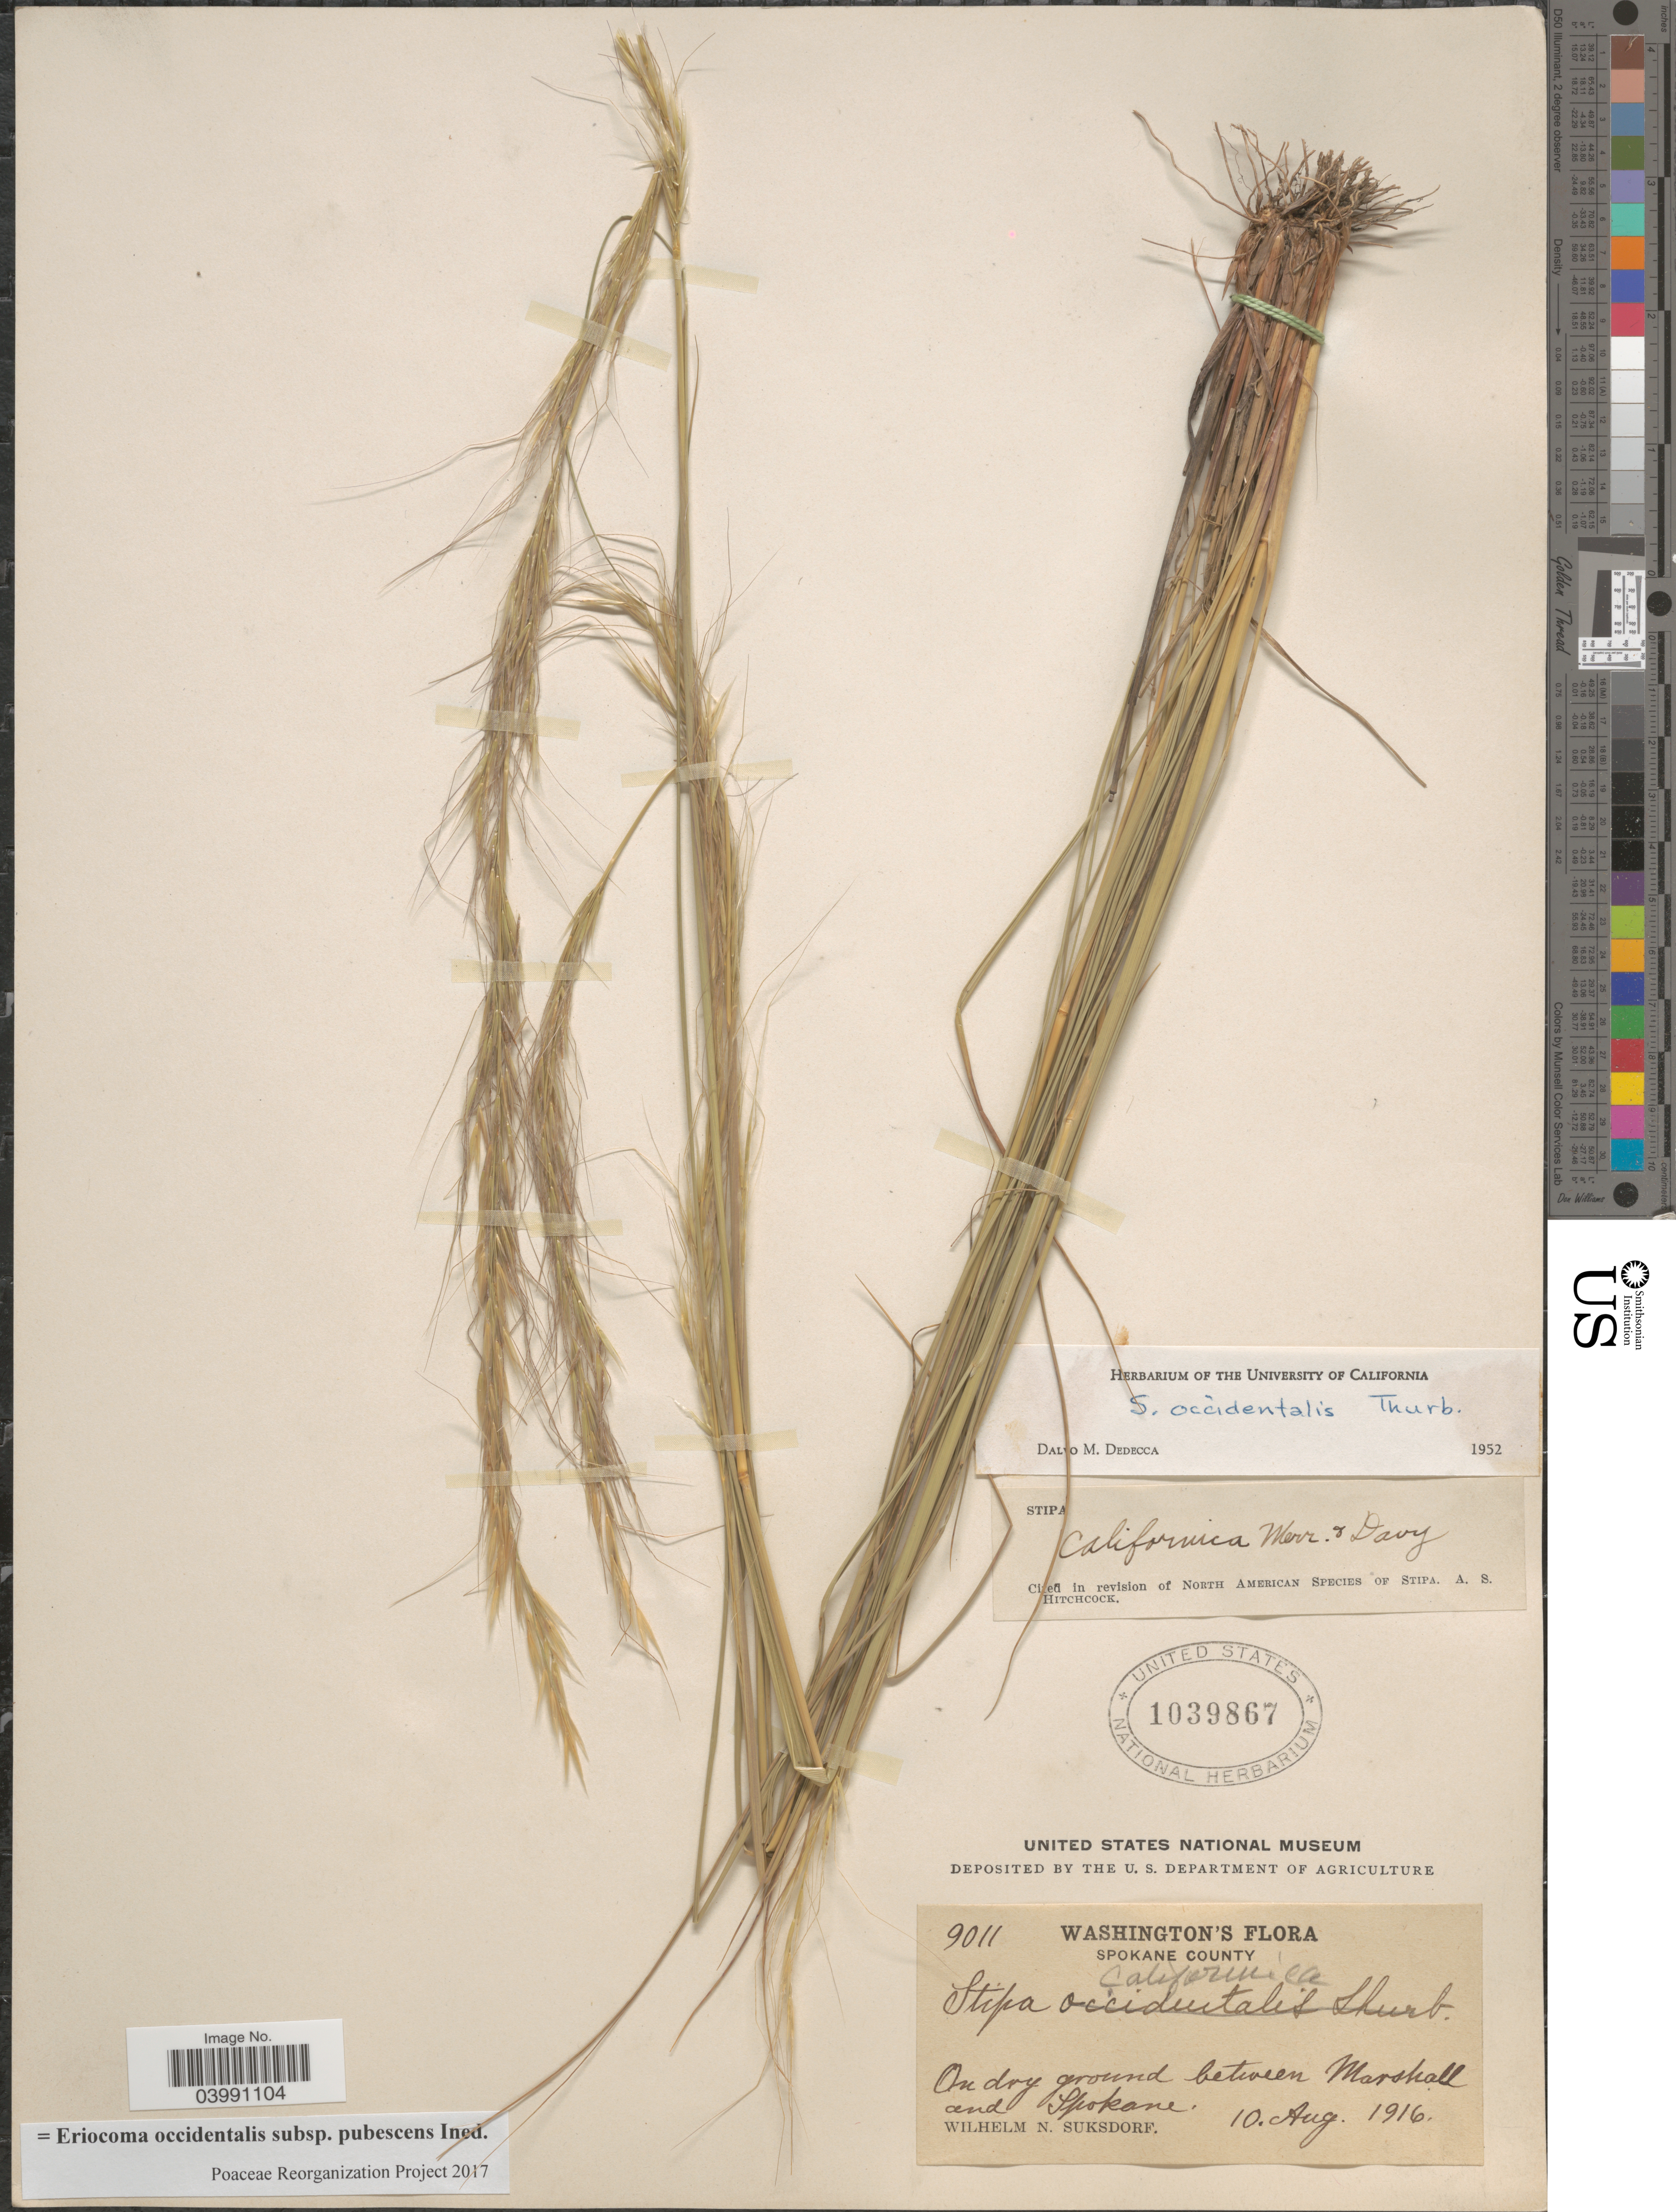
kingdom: Plantae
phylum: Tracheophyta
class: Liliopsida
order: Poales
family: Poaceae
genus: Eriocoma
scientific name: Eriocoma occidentalis subsp. pubescens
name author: (Vasey) Romasch.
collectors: W. N. Suksdorf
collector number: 9011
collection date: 1916-08-10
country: United States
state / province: Washington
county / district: Spokane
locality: Spokane County. On dry ground between Marshall and Spokane.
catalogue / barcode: US 1039867